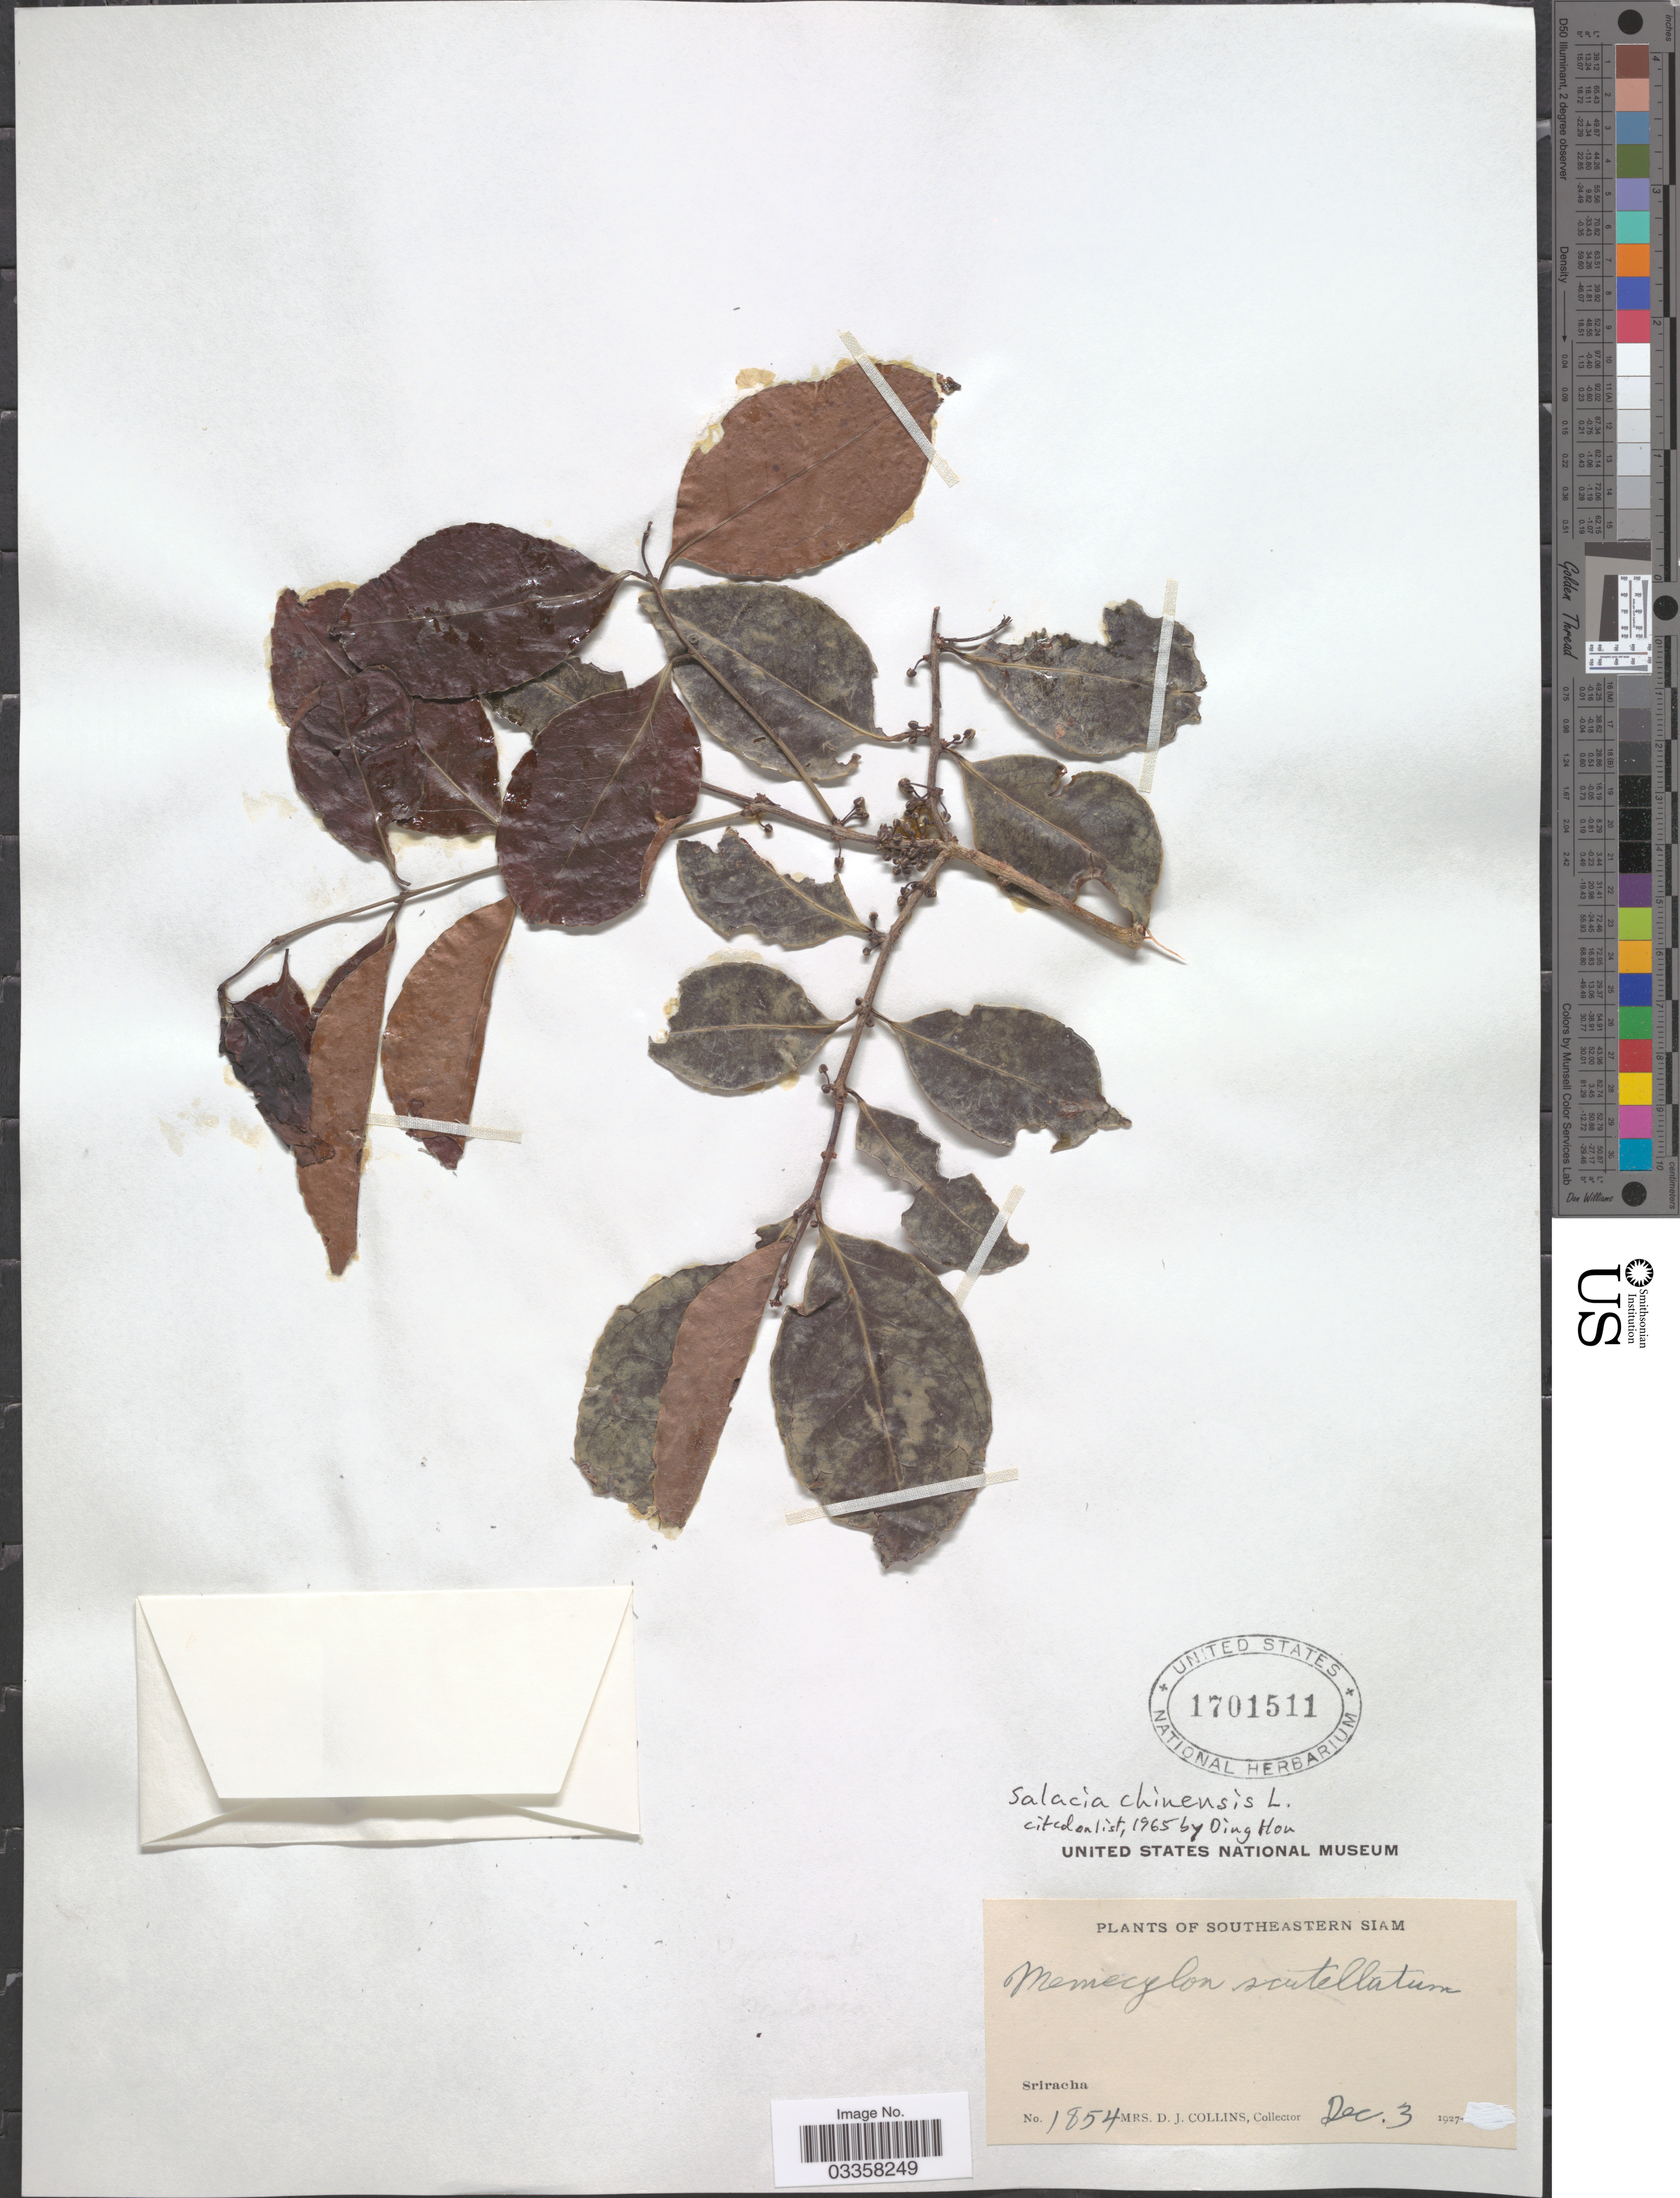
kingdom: Plantae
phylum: Tracheophyta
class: Magnoliopsida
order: Celastrales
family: Celastraceae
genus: Salacia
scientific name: Salacia chinensis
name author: L.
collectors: Mrs. D. J. Collins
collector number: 1854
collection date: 1927-12-03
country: Thailand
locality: Southeastern Siam. Sriracha.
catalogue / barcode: US 1701511